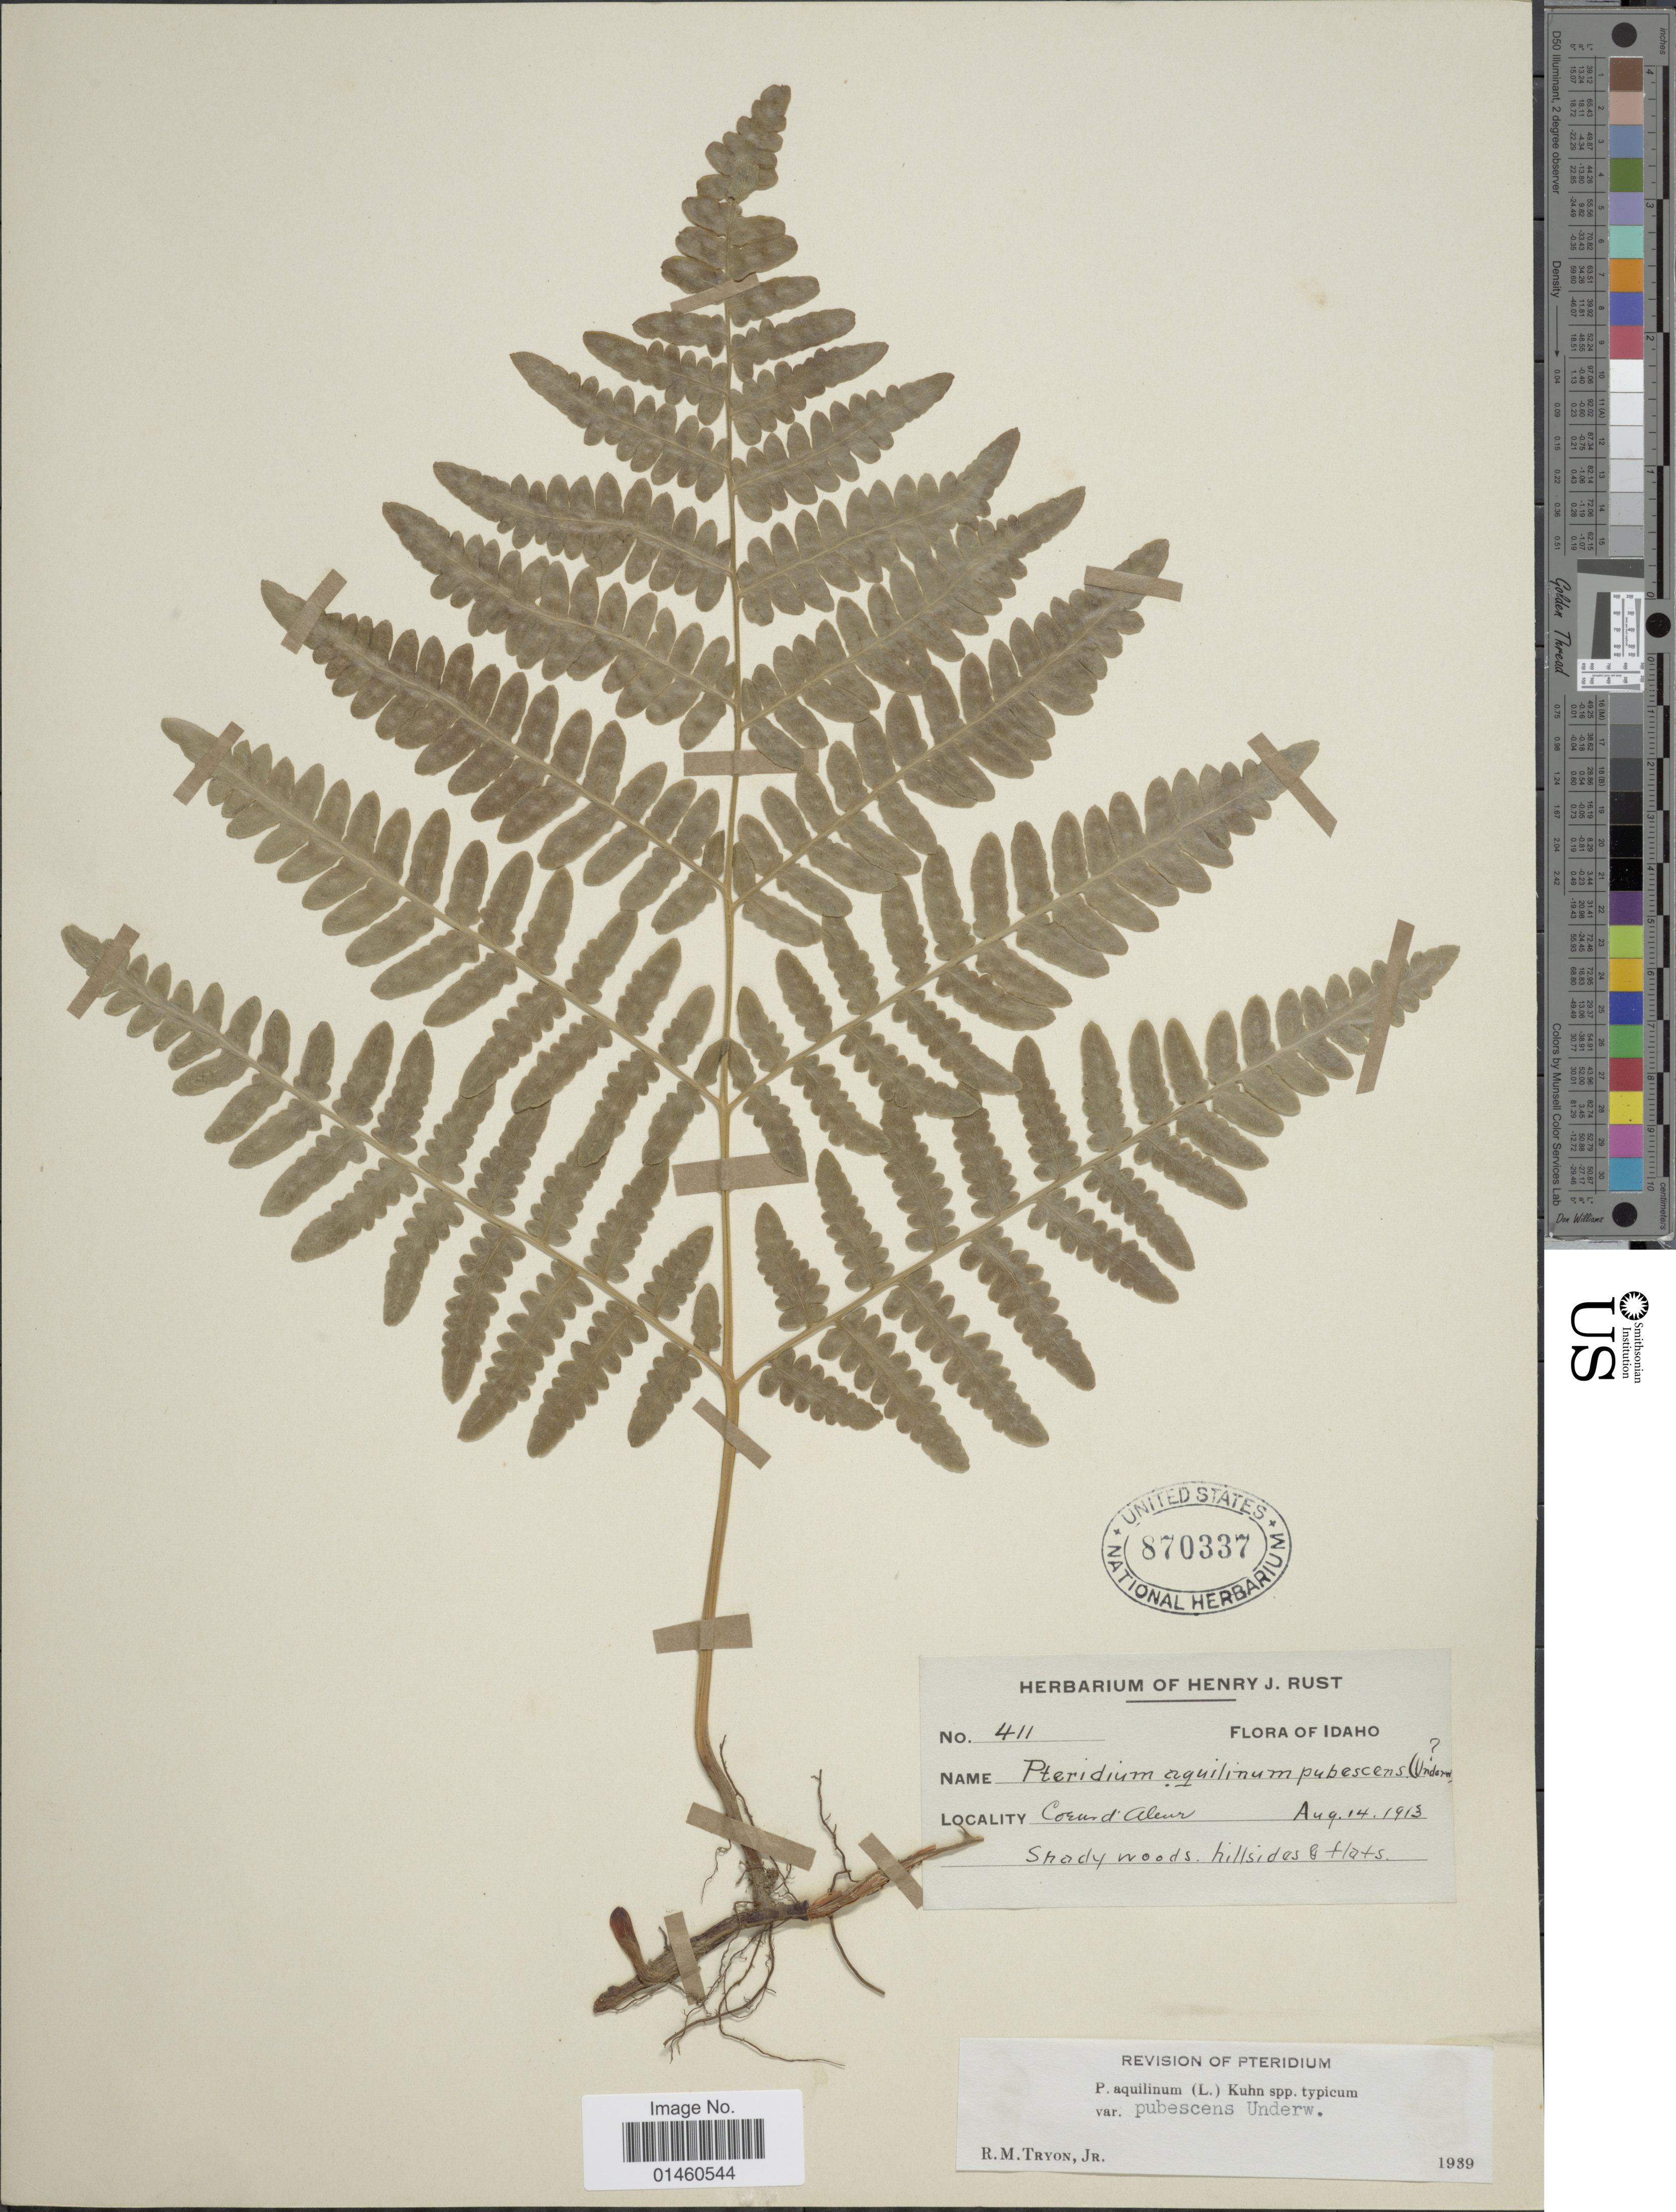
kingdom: Plantae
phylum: Tracheophyta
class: Polypodiopsida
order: Polypodiales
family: Dennstaedtiaceae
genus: Pteridium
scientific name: Pteridium pubescens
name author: (Underw.) Christenh.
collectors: ex herb. Henry J. Rust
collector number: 411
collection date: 1913-08-14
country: United States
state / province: Idaho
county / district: Kootenai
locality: Coeur d'Alene.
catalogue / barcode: US 870337